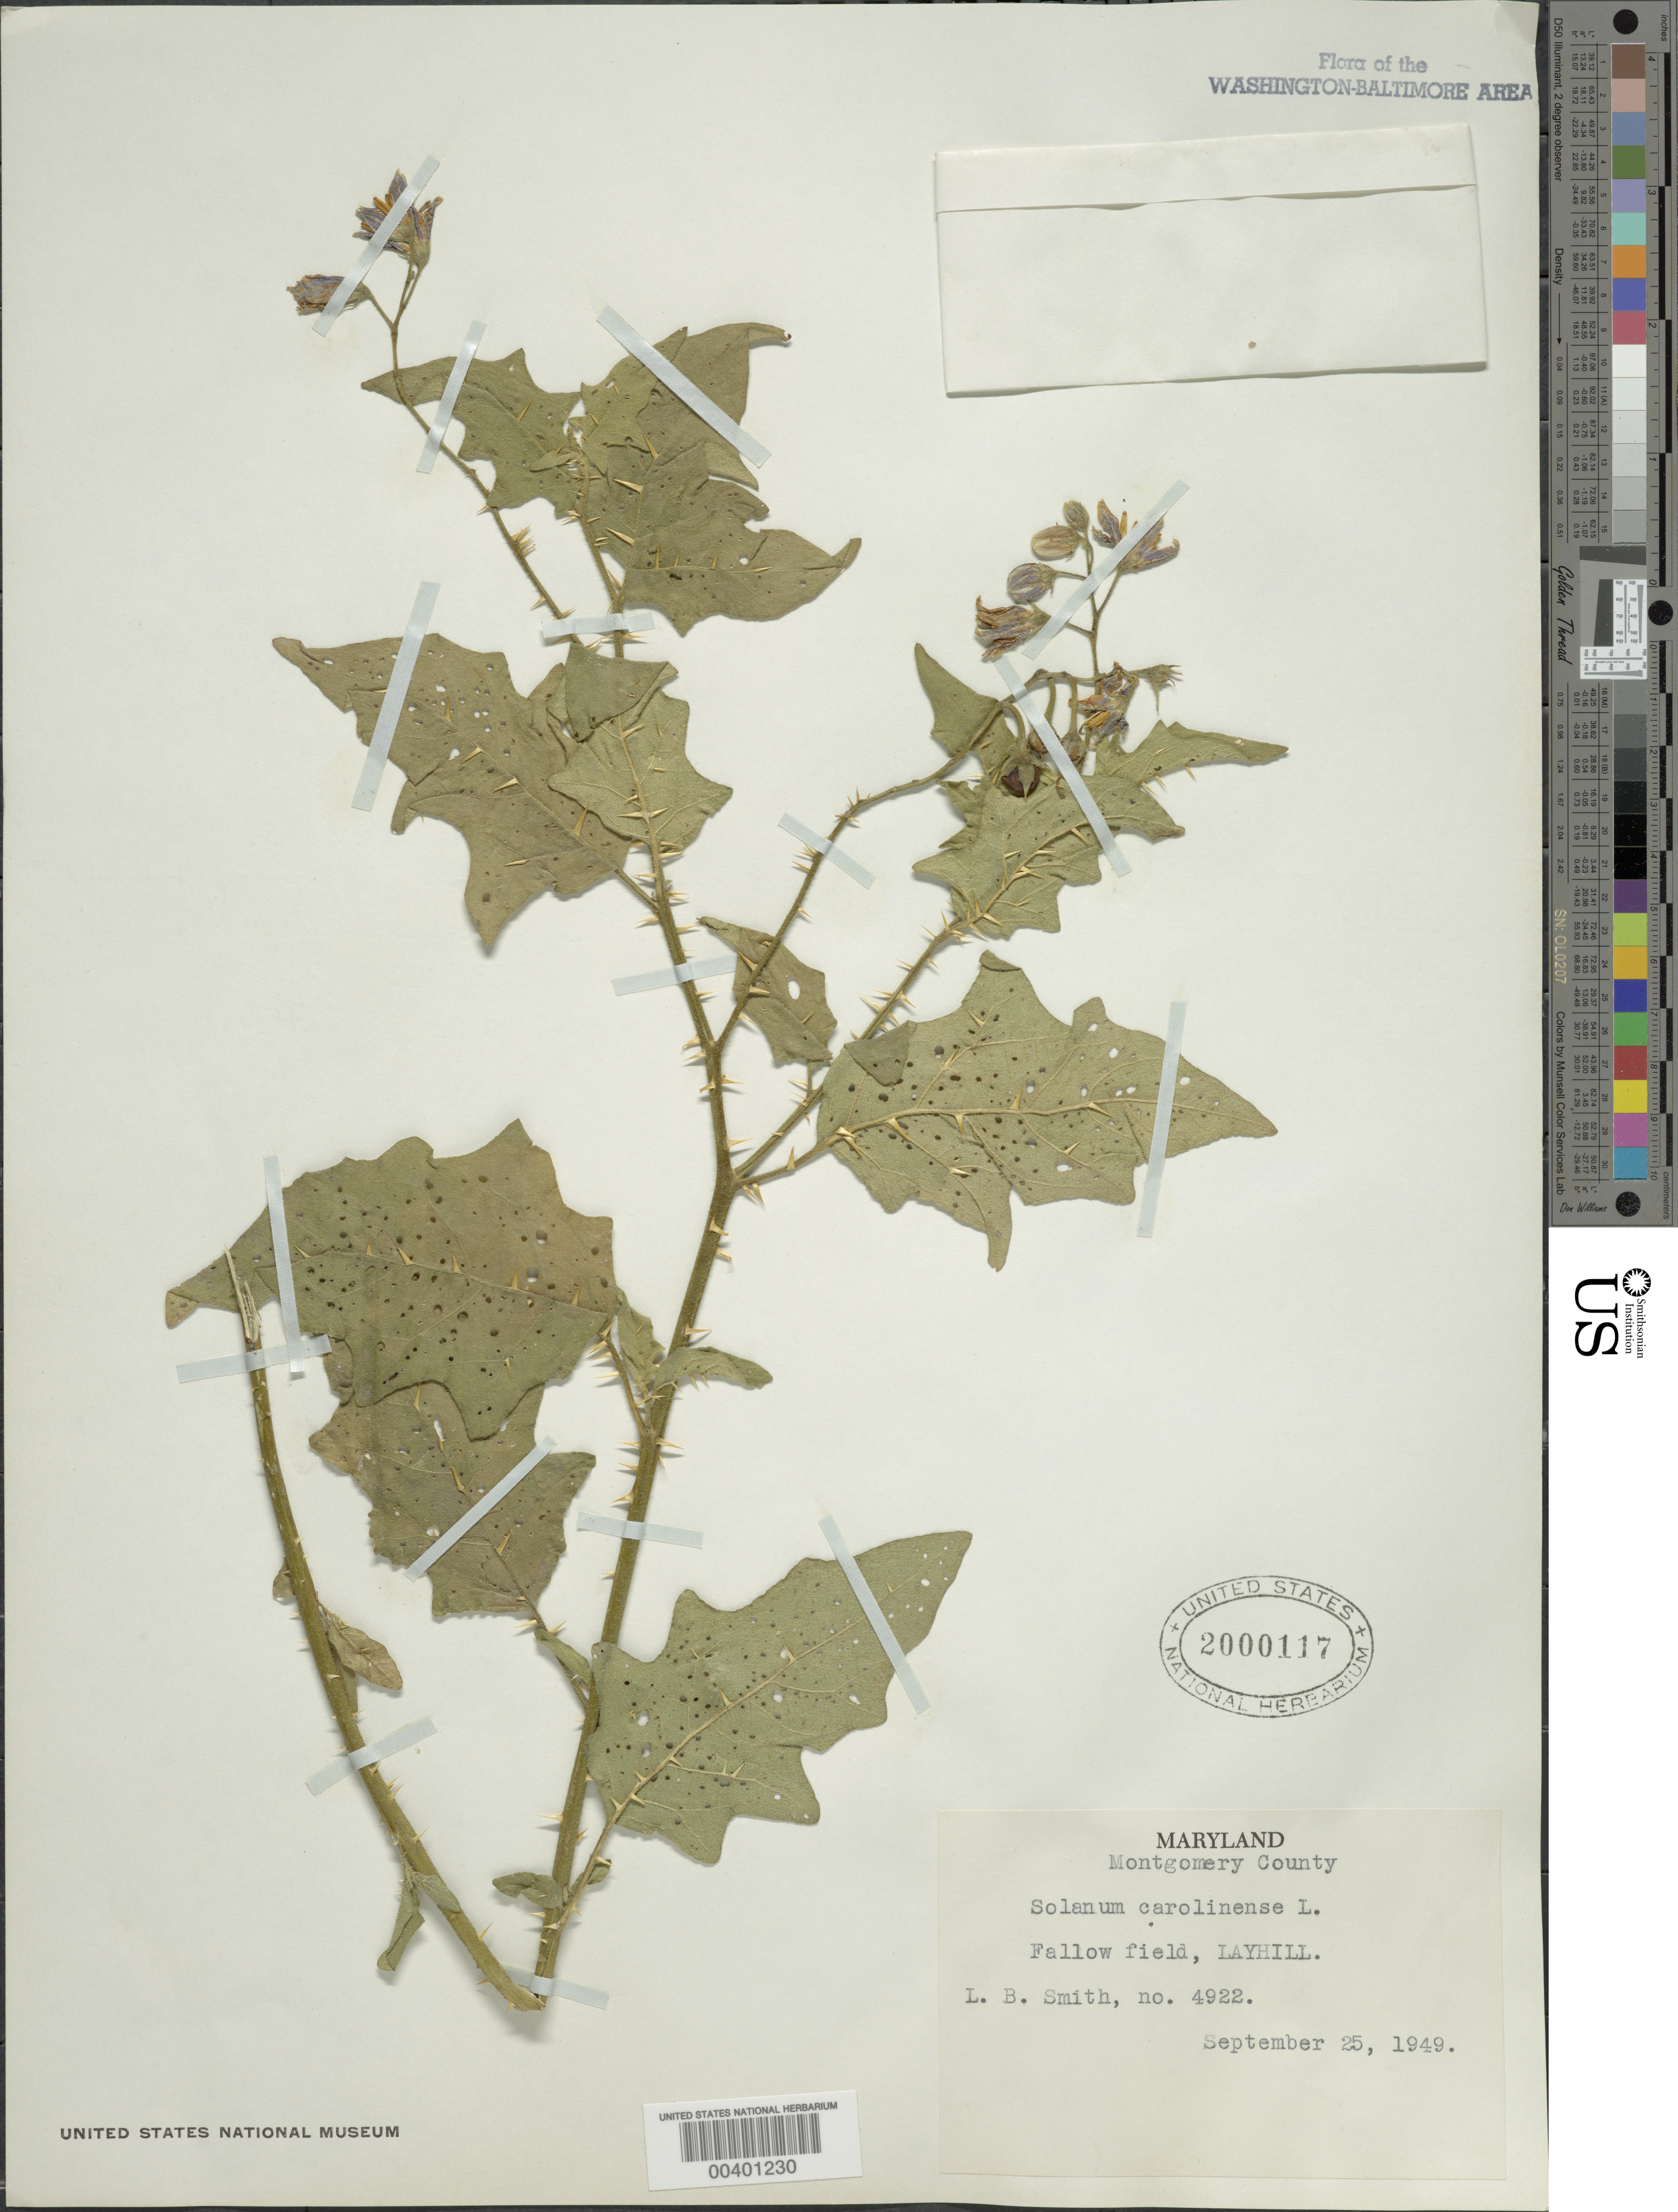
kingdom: Plantae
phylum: Tracheophyta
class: Magnoliopsida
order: Solanales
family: Solanaceae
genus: Solanum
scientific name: Solanum carolinense f. albiflorum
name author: (Kuntze) Benke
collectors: L. Smith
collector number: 4922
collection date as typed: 25 Sep 1949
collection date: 1949-09-25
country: United States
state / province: Maryland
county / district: Montgomery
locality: Fallow Field, Layhill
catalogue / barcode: US 2000117